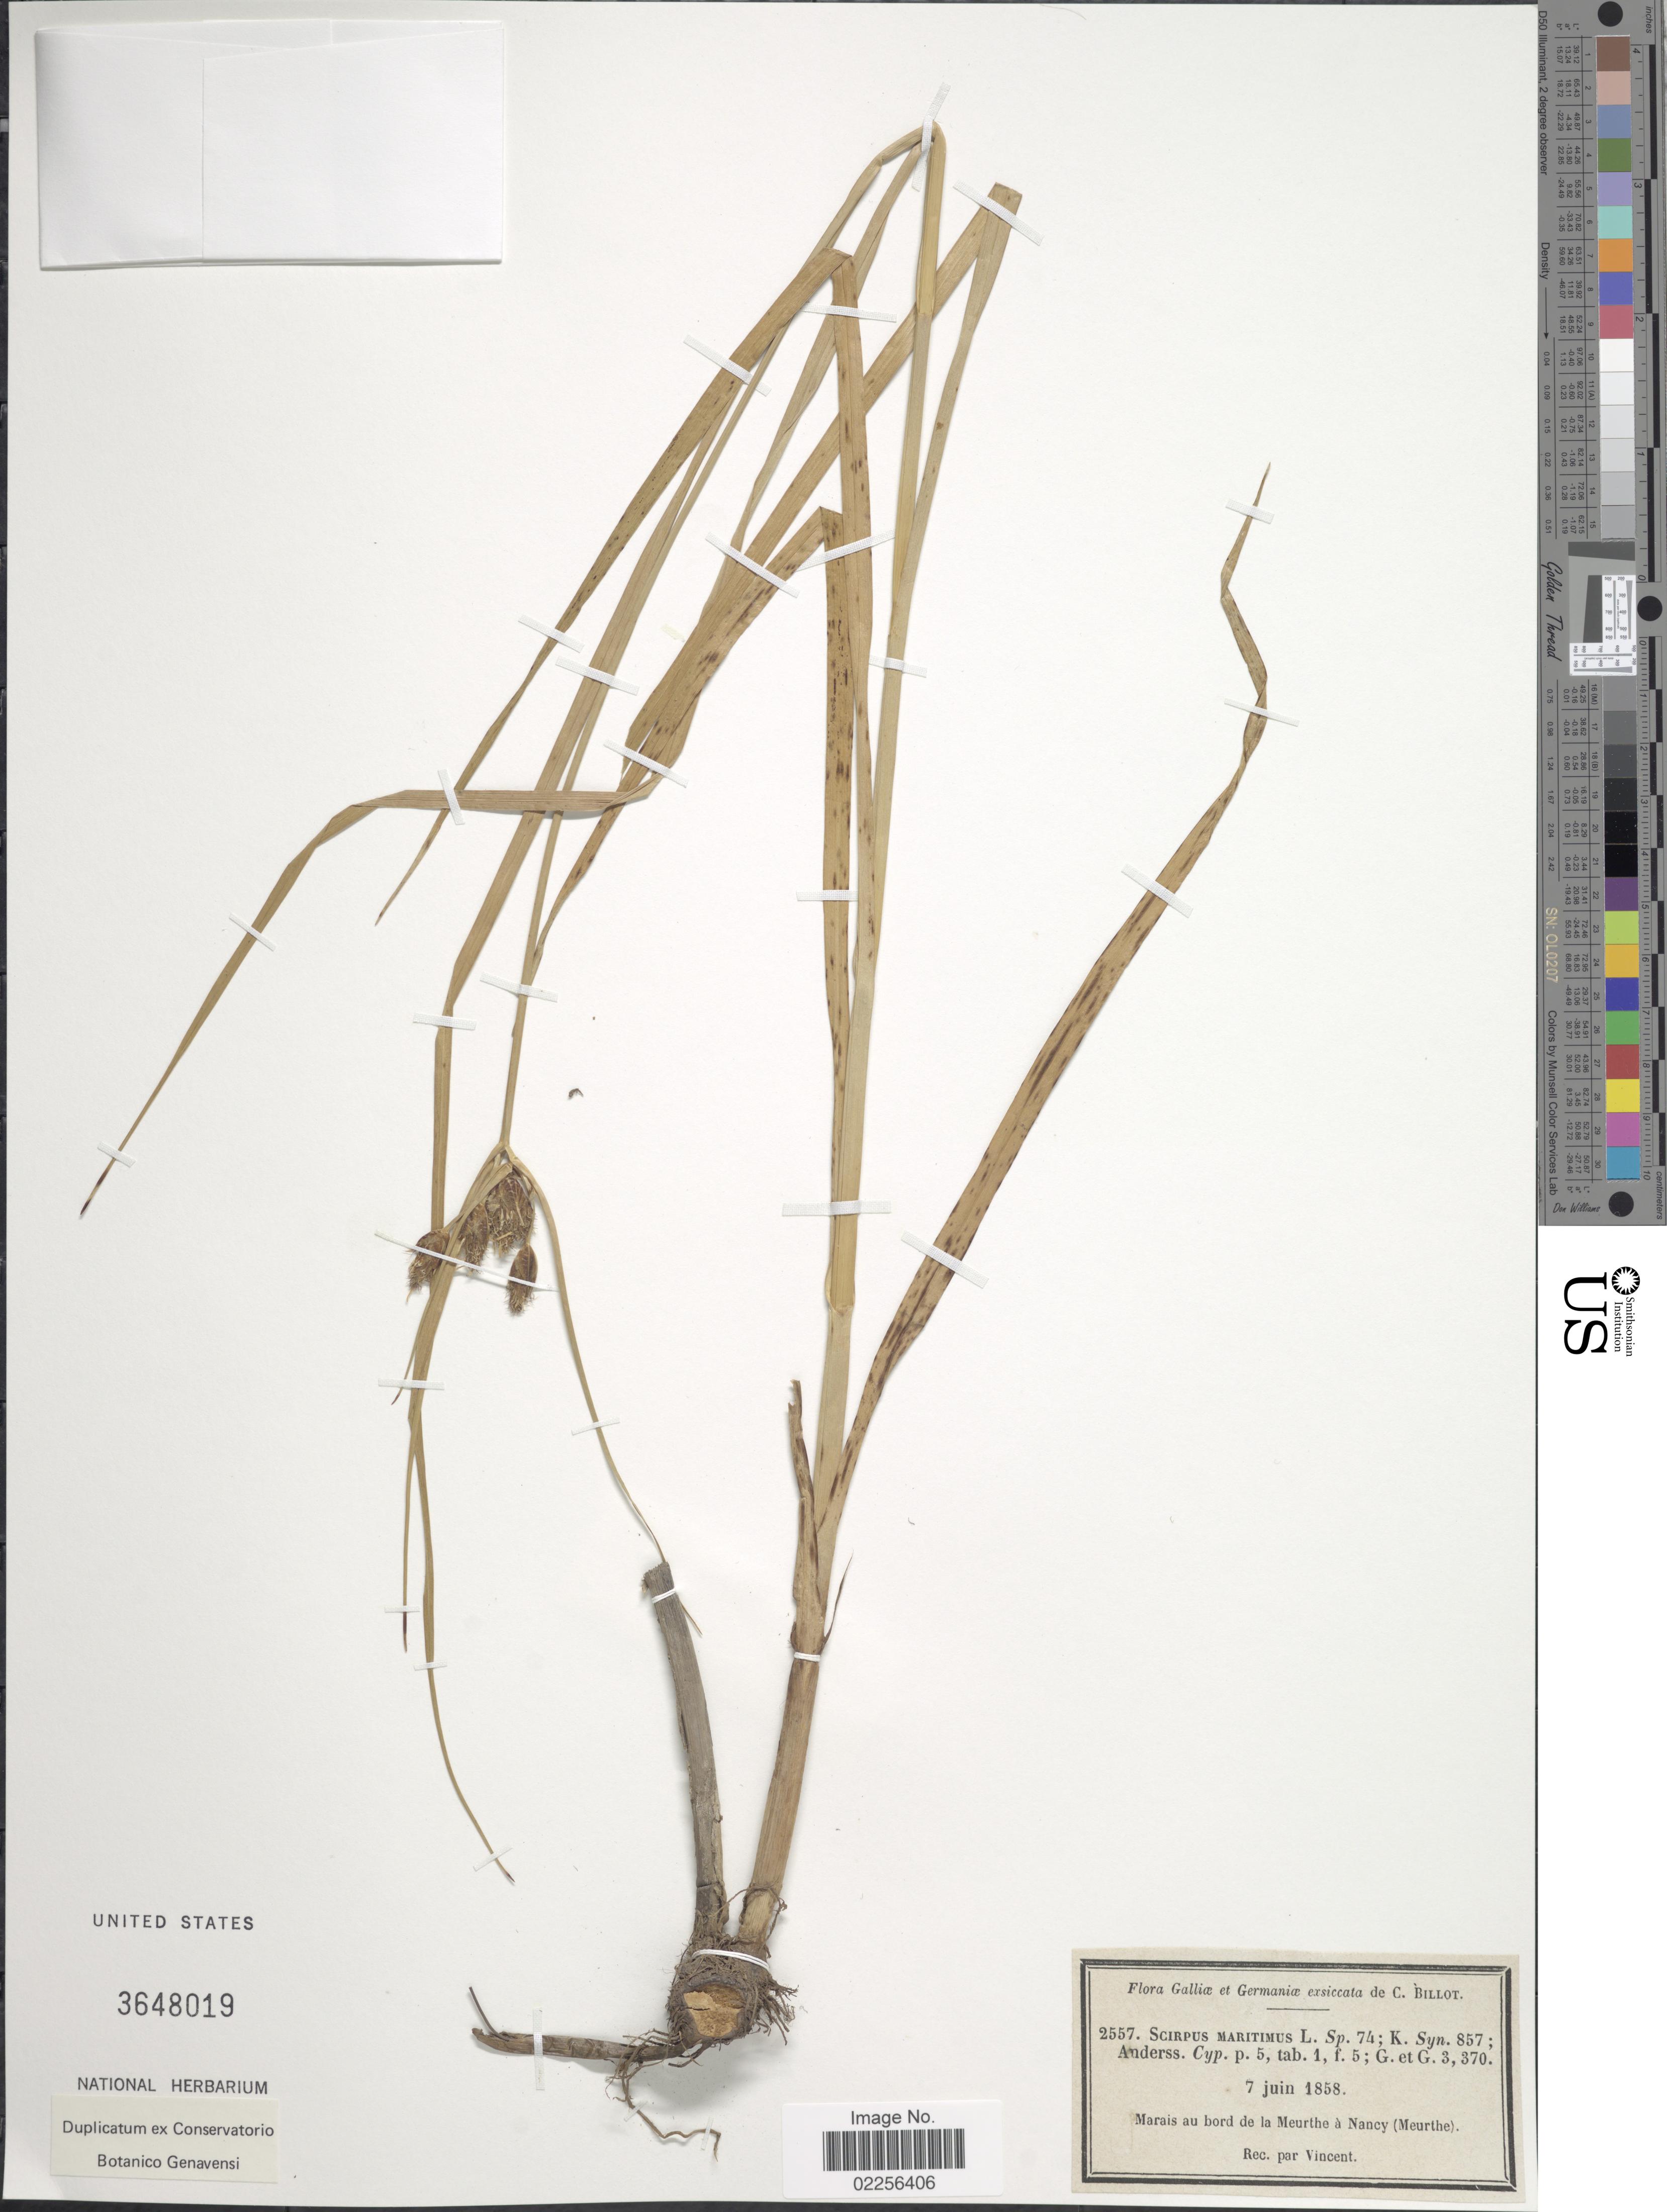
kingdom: Plantae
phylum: Tracheophyta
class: Liliopsida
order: Poales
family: Cyperaceae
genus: Bolboschoenus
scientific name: Bolboschoenus maritimus subsp. maritimus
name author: (L.) Palla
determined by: Strong, Mark T., (BOT), Smithsonian Institution - National Museum of Natural History (UNITED STATES)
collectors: -- Vincent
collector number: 2557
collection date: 1858-06-07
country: France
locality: Galliae et Germaniae, Marais au bord de la Meurthe a Nancy (Meurthe)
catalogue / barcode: US 3648019